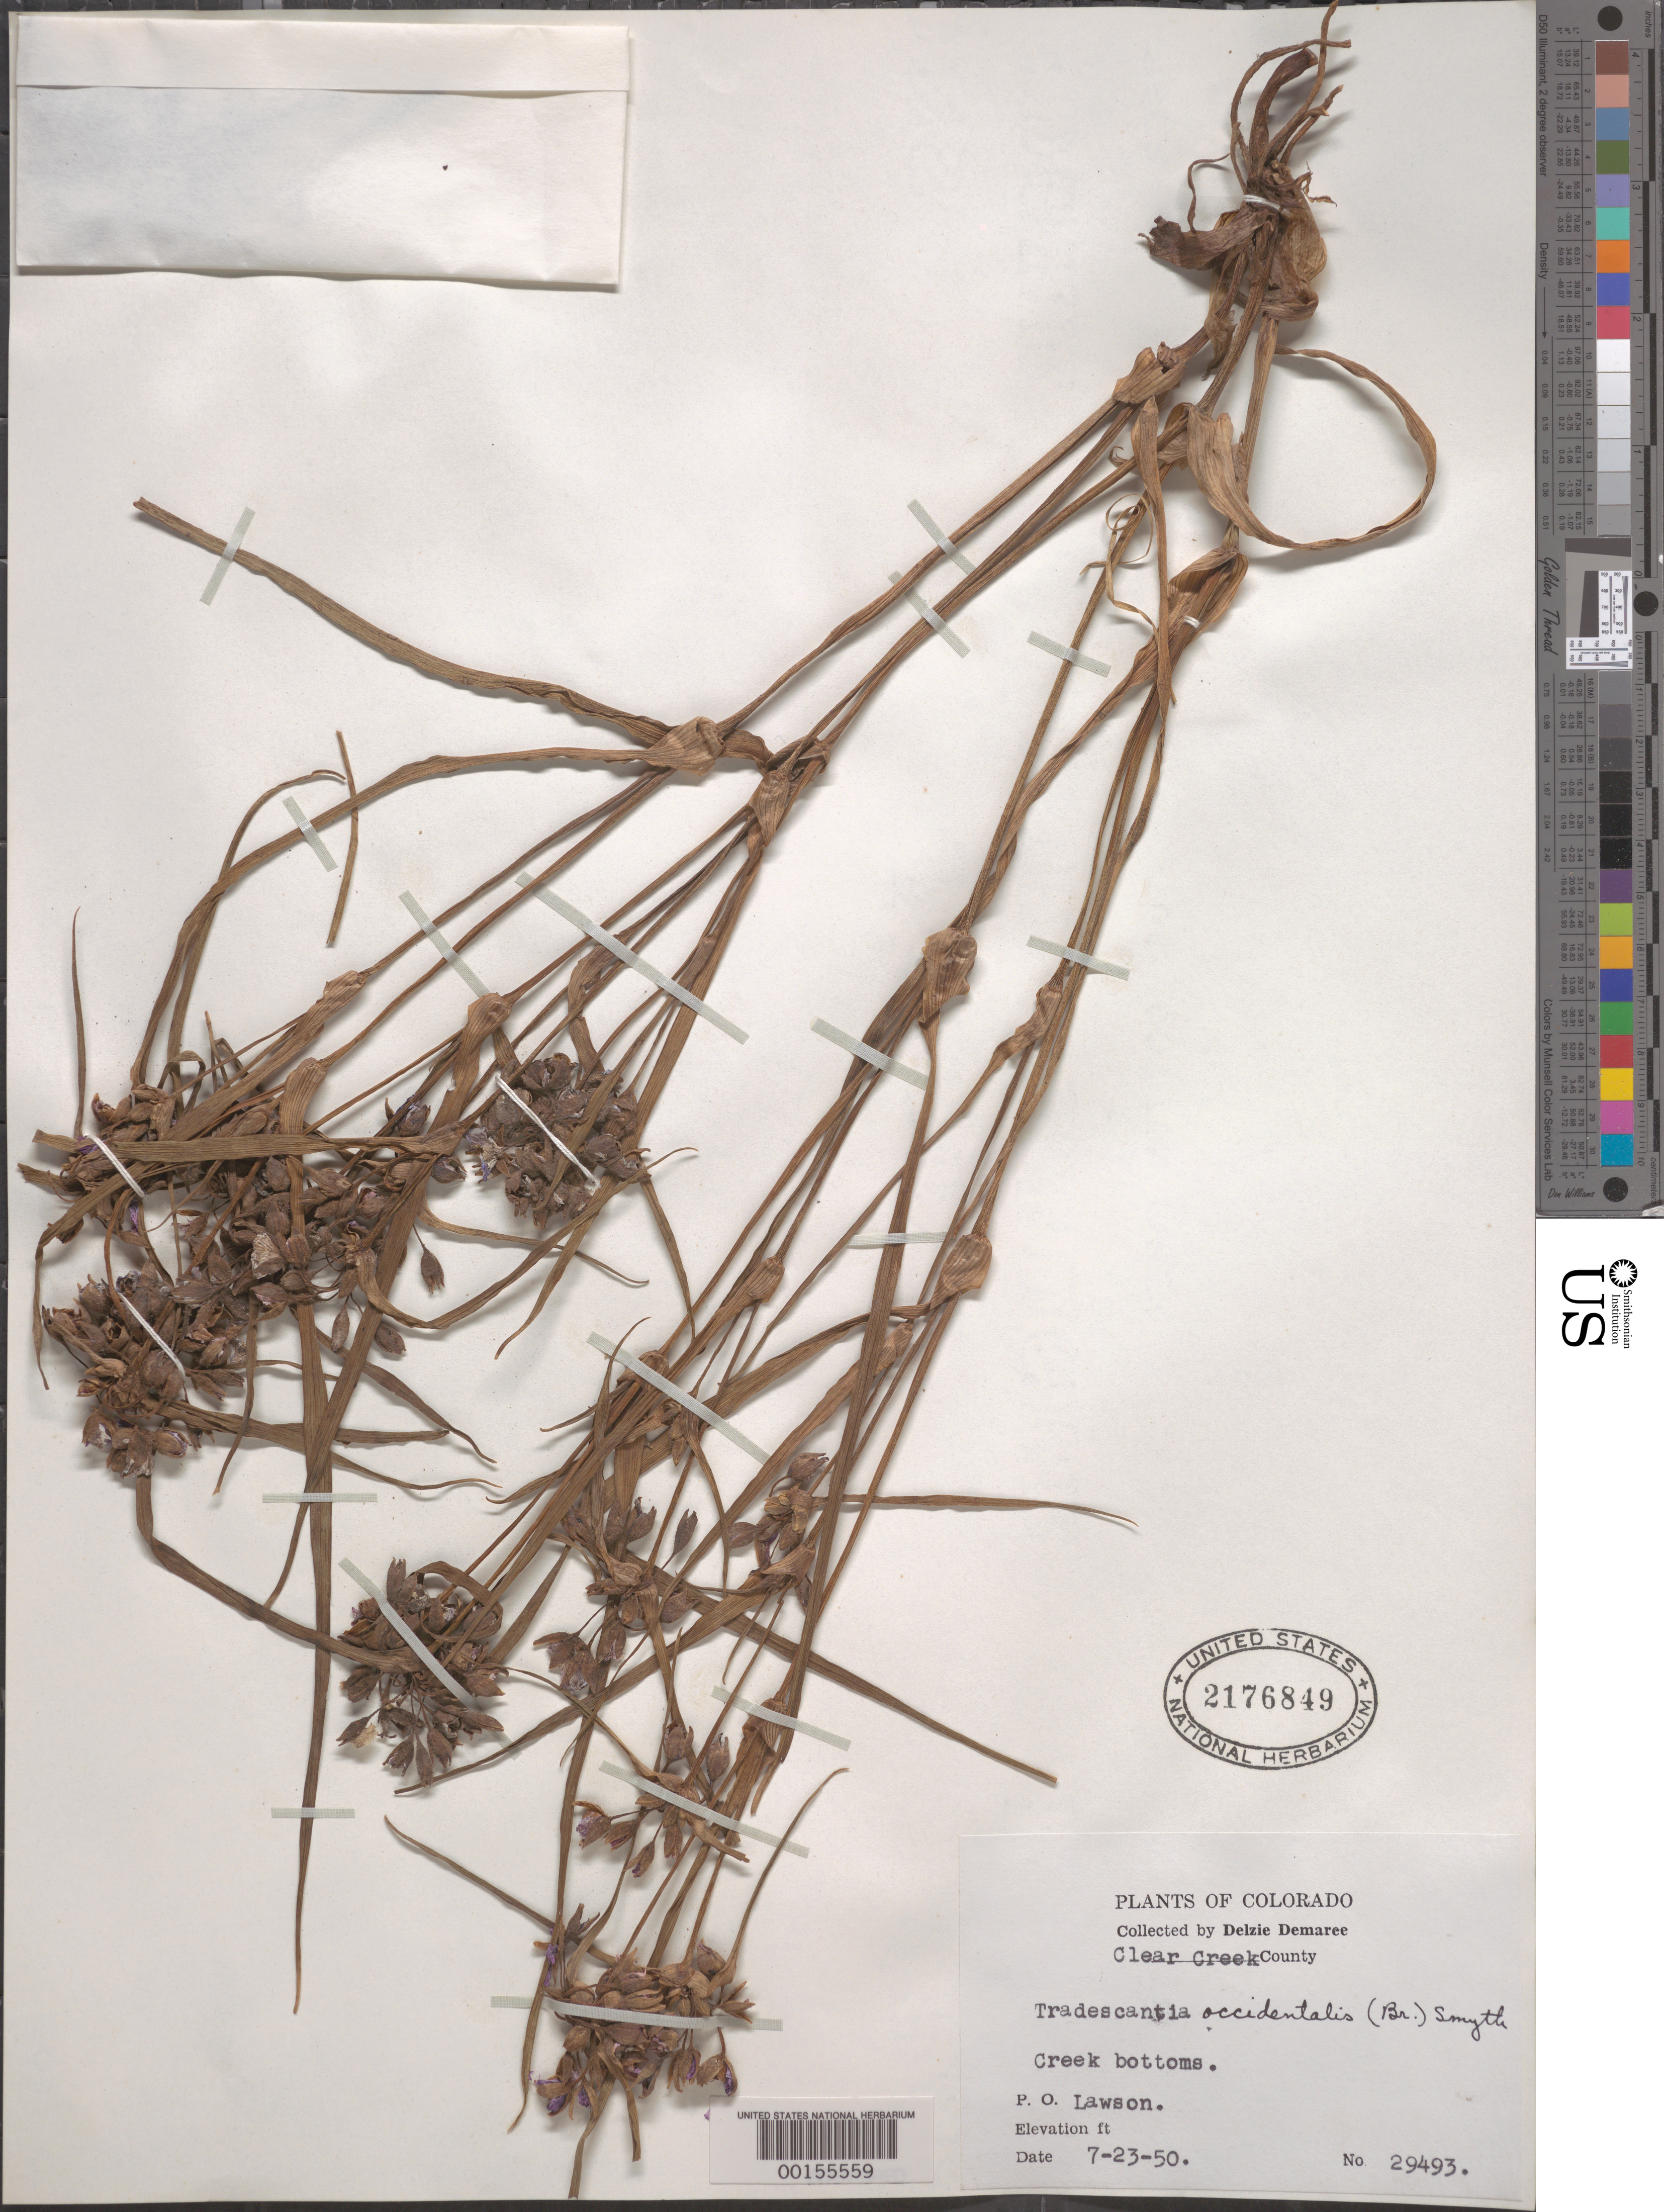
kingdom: Plantae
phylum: Tracheophyta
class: Liliopsida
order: Commelinales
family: Commelinaceae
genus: Tradescantia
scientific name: Tradescantia occidentalis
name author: (Britton) Smyth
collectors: D. Demaree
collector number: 29493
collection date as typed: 23 Jul 1950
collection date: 1950-07-23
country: United States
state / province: Colorado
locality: Lawson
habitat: Creek bottoms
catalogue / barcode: US 2176849